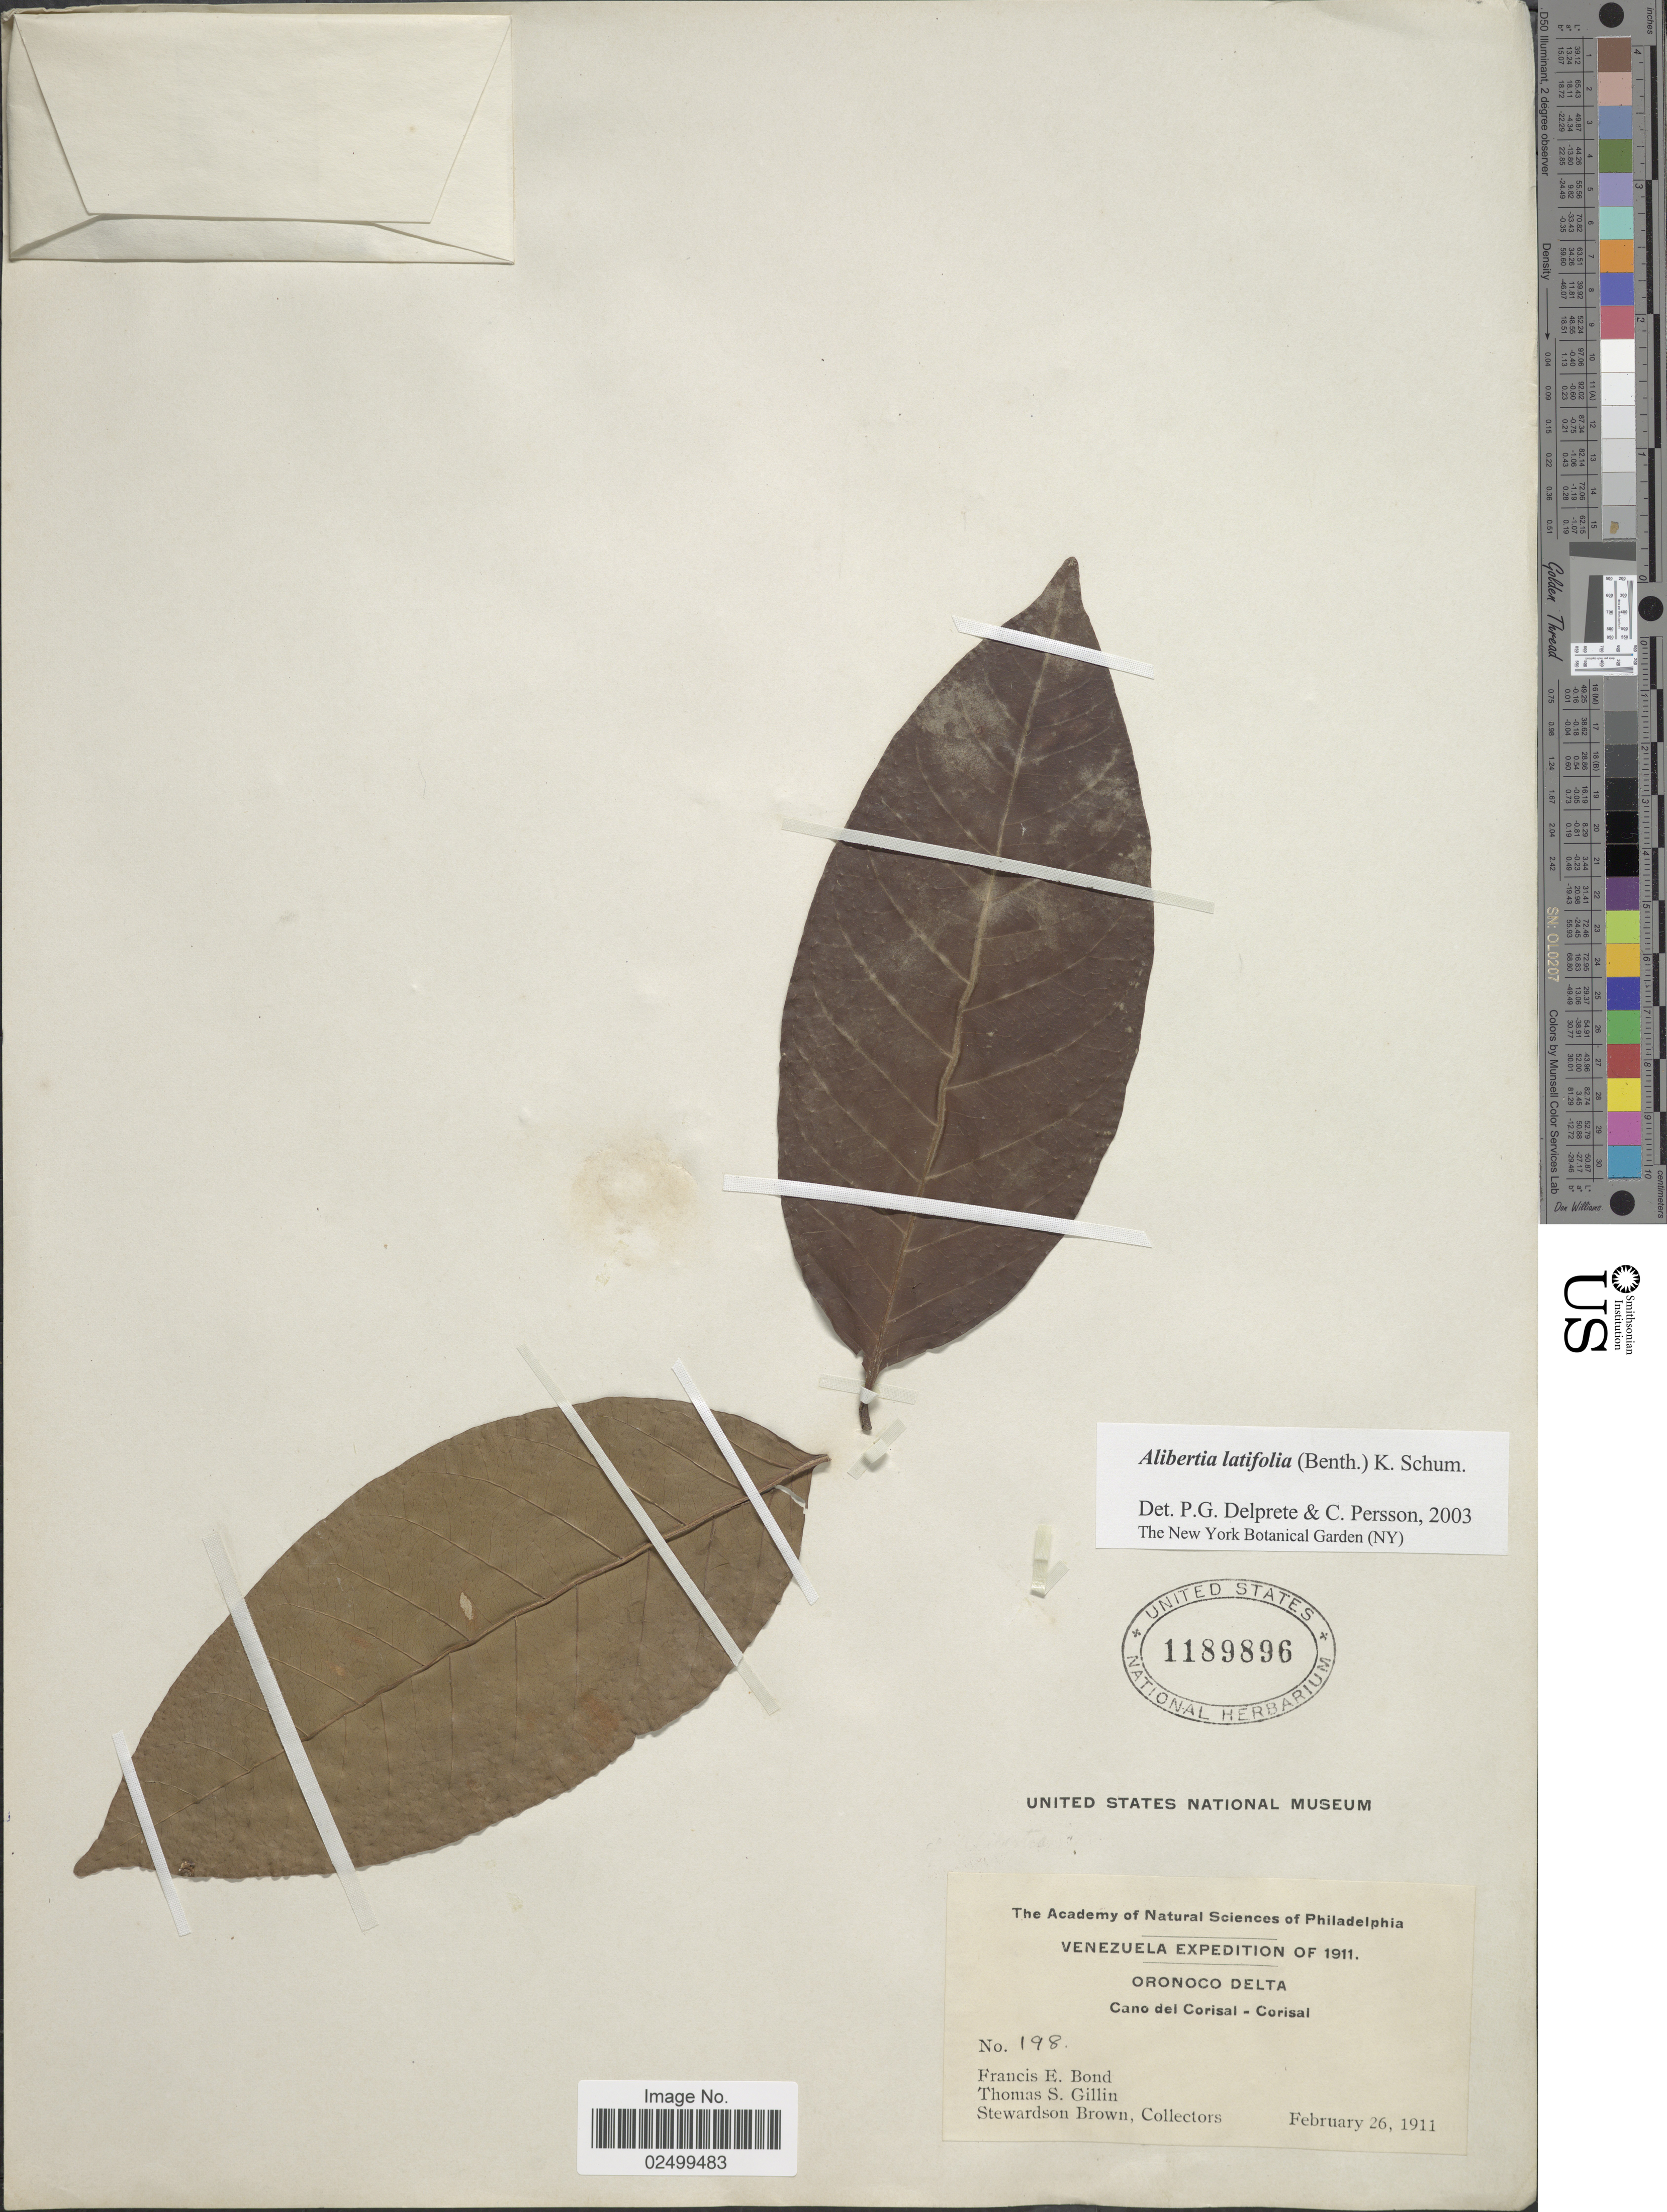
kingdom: Plantae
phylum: Tracheophyta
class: Magnoliopsida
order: Gentianales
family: Rubiaceae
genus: Alibertia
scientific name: Alibertia latifolia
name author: (Benth.) K. Schum.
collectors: F. Bond, T. Gillin & S. Brown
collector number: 198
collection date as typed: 26-28 February 1911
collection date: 1911-02-26/1911-02-28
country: Venezuela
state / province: Monagas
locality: Corozal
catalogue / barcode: US 1189896